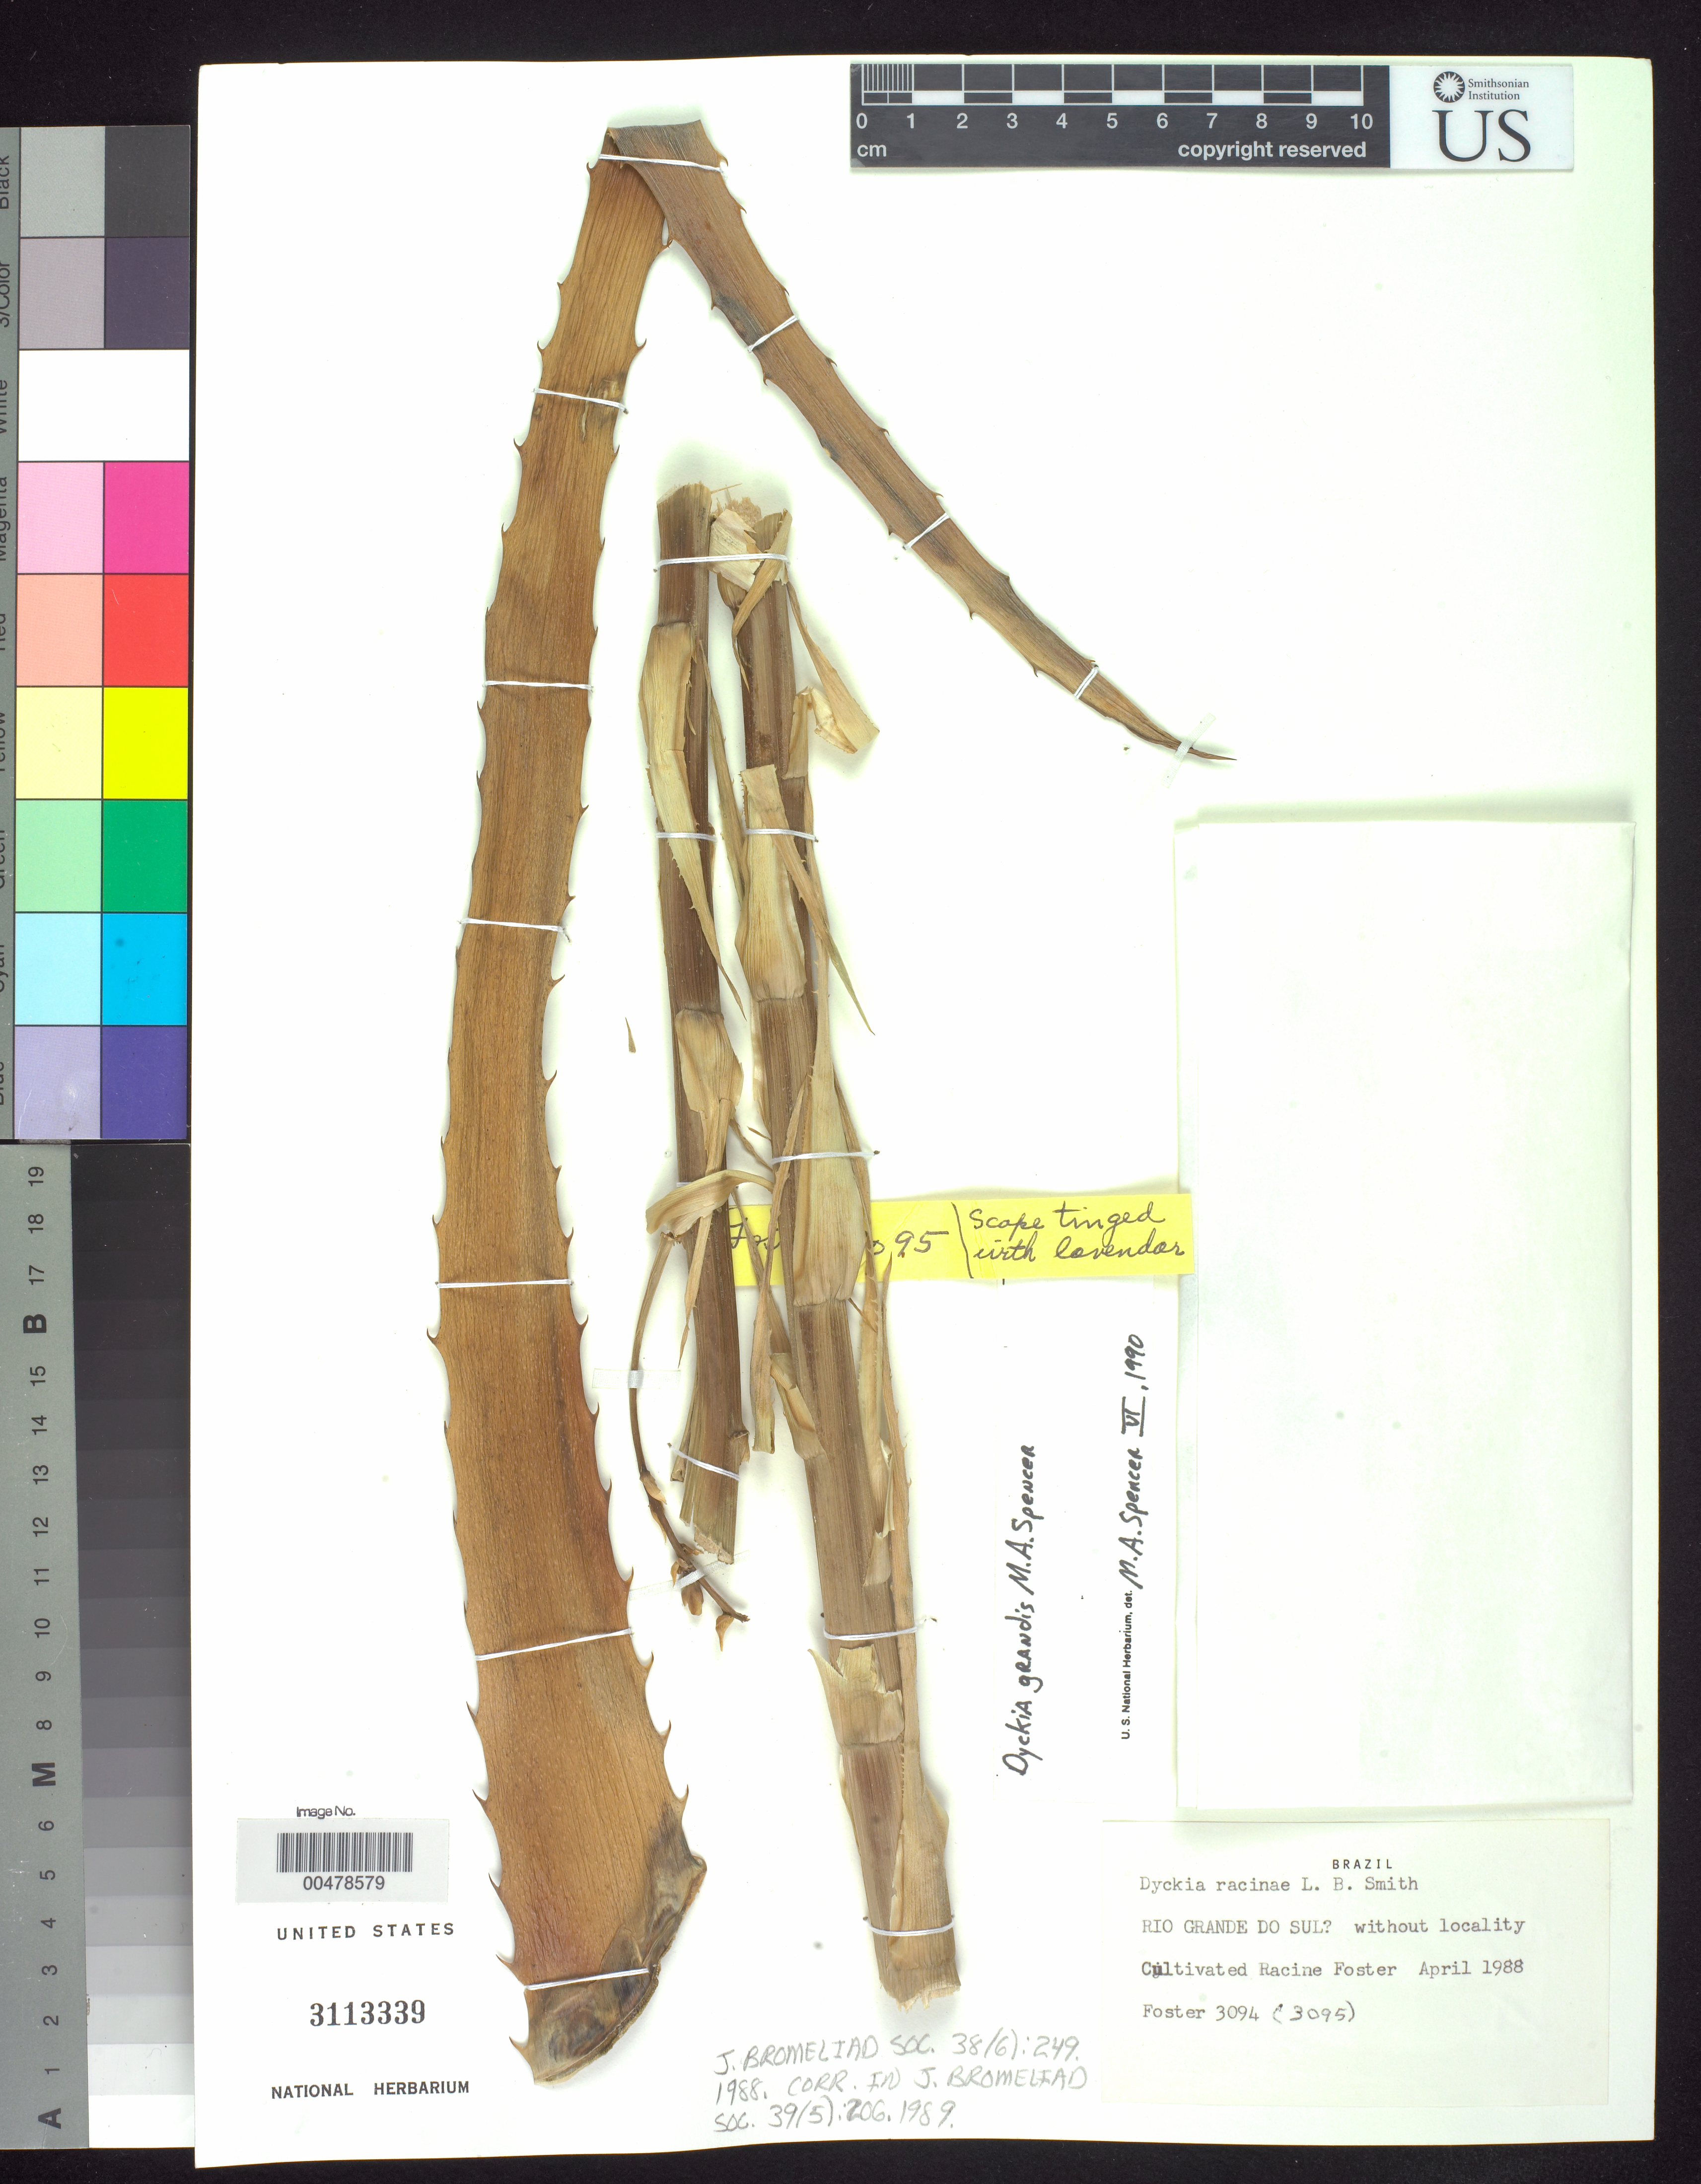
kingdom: Plantae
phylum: Tracheophyta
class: Liliopsida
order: Poales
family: Bromeliaceae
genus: Dyckia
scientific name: Dyckia racinae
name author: L.B. Sm.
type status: Holotype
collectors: R. Foster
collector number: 3095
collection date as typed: Apr 1988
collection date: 1988-04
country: Brazil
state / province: Rio Grande do Sul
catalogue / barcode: US 3113339